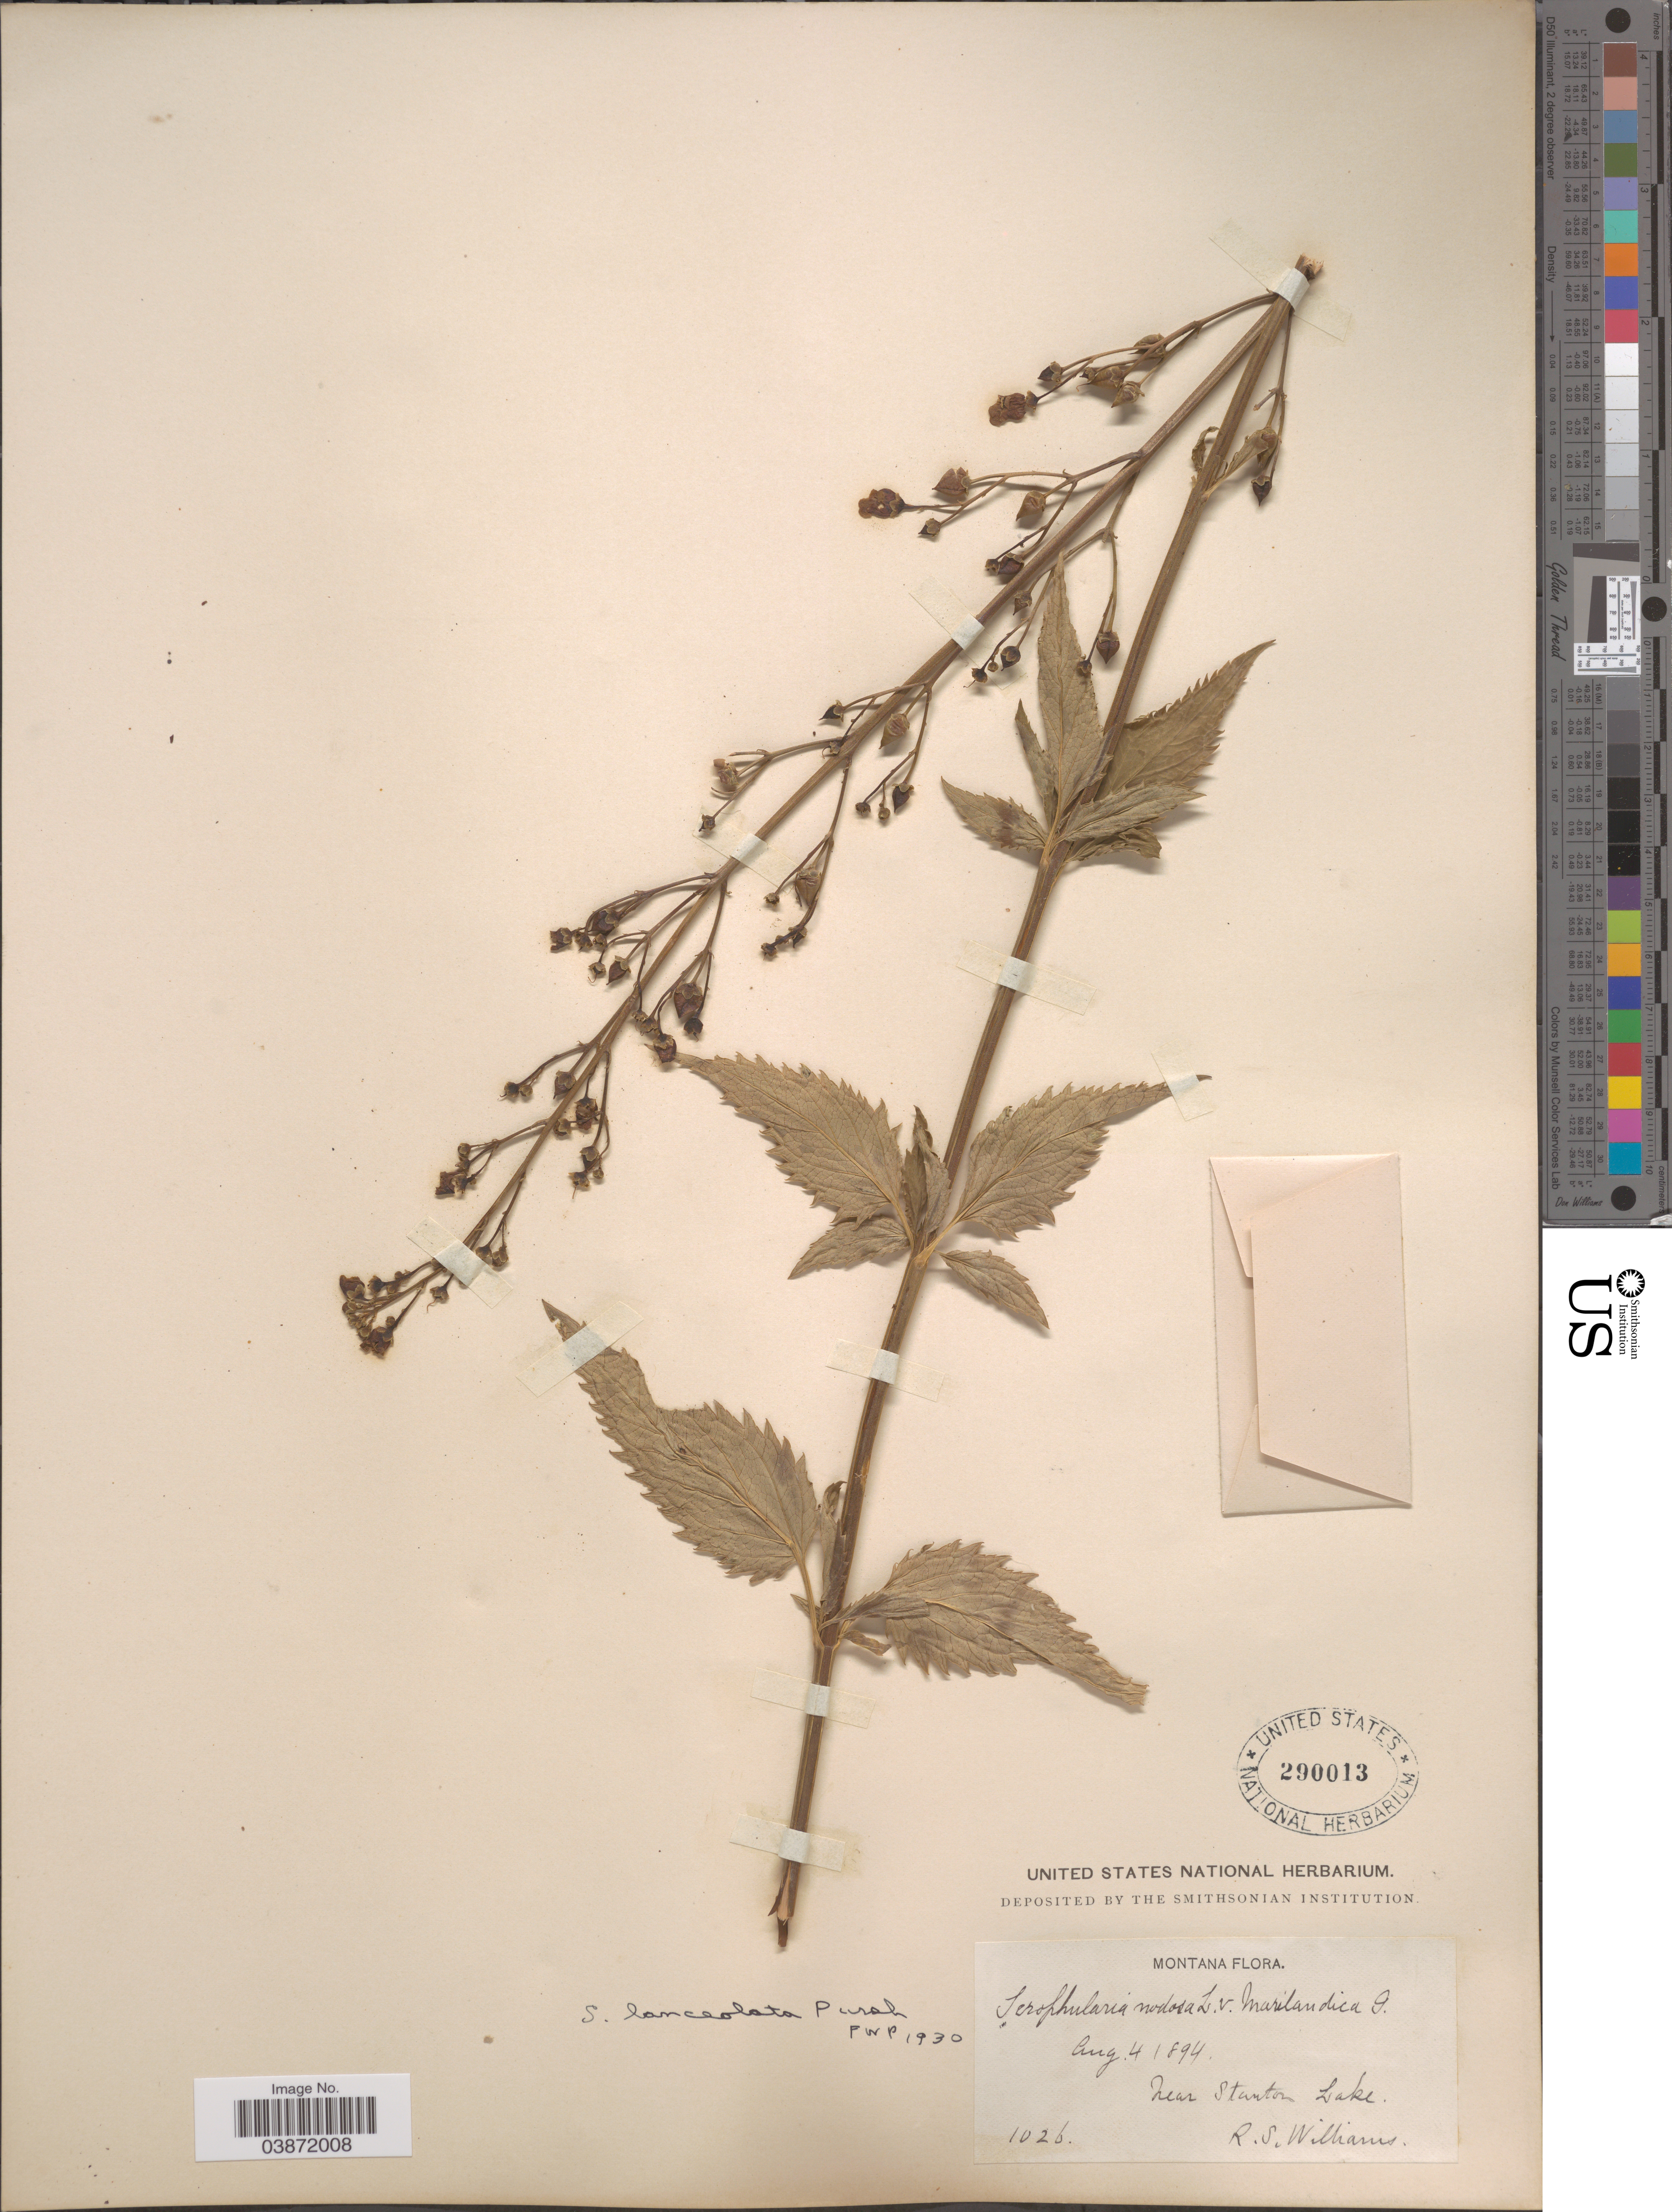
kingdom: Plantae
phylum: Tracheophyta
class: Magnoliopsida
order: Lamiales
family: Scrophulariaceae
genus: Scrophularia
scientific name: Scrophularia lanceolata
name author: Pursh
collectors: R. S. Williams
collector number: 1026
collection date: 1894-08-04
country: United States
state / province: Montana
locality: Near Stanton Lake.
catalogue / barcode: US 290013